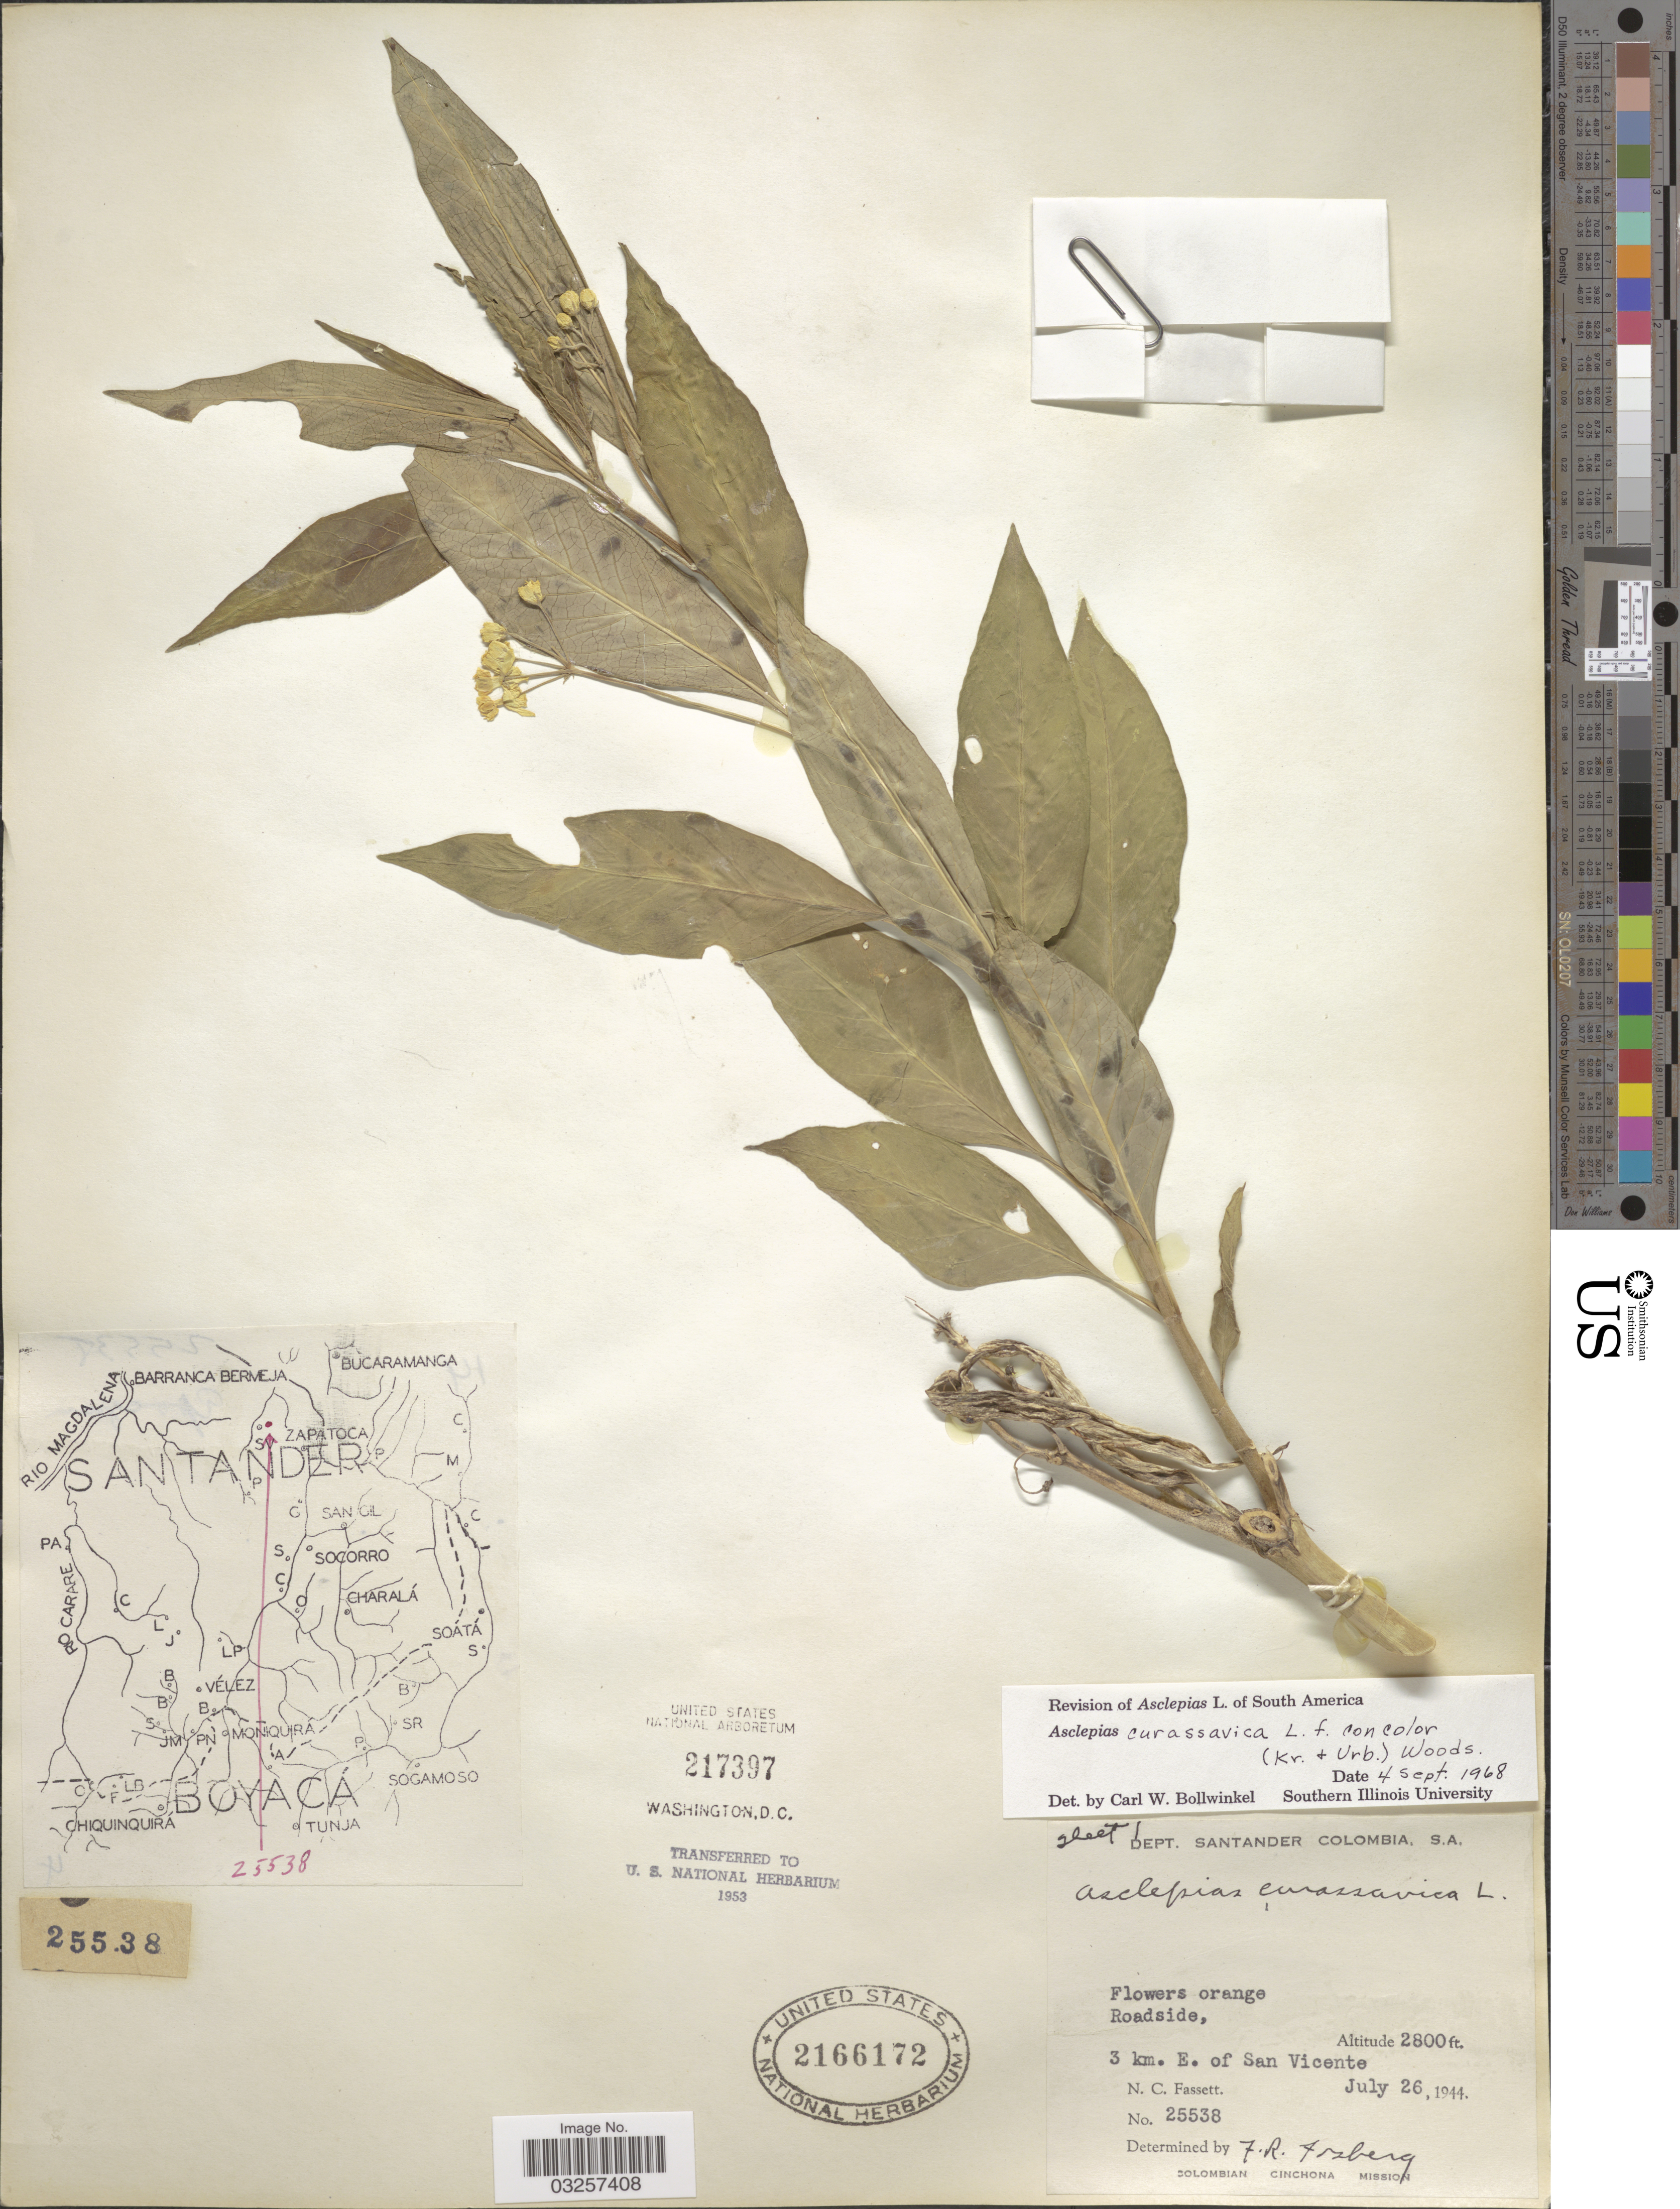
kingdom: Plantae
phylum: Tracheophyta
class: Magnoliopsida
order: Gentianales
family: Apocynaceae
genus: Asclepias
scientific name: Asclepias curassavica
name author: L.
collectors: N. C. Fassett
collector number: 25538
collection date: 1944-07-26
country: Colombia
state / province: Santander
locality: Dept. Santander. 3 km. E. of San Vicente.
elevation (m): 853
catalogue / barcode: US 2166172